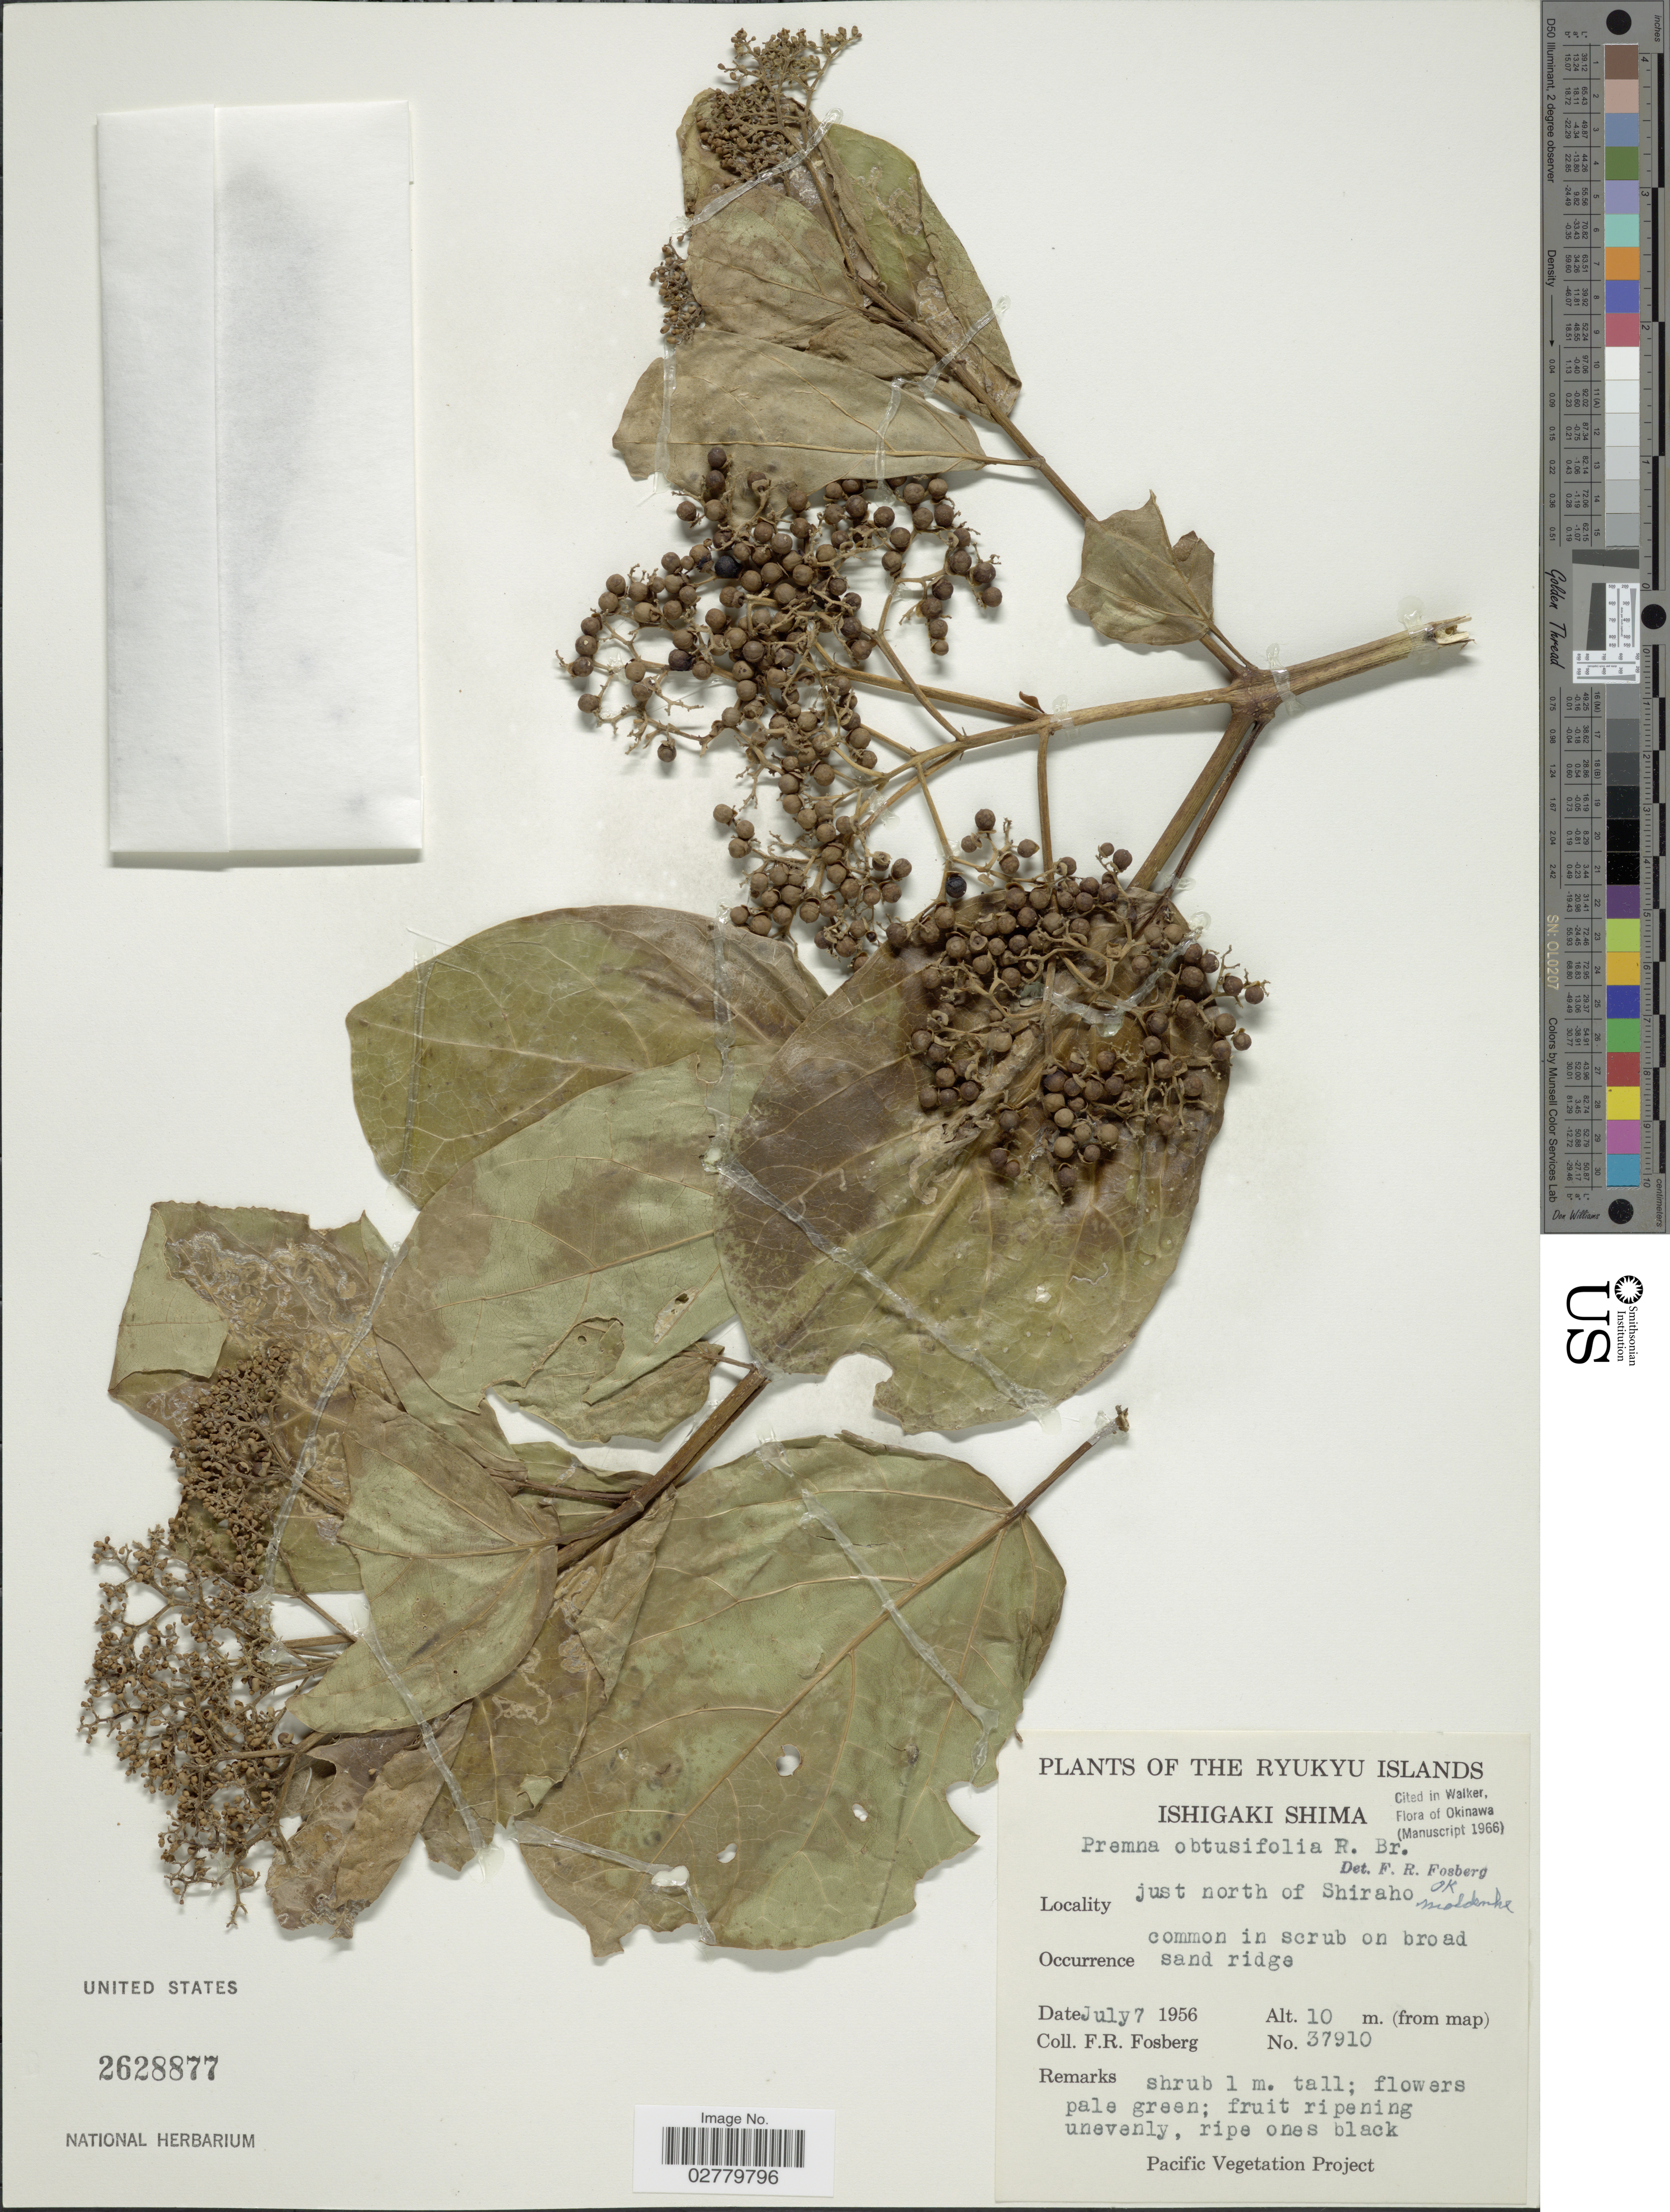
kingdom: Plantae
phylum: Tracheophyta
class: Magnoliopsida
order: Lamiales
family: Lamiaceae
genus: Premna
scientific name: Premna obtusifolia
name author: R. Br.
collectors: F. R. Fosberg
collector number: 37910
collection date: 1956-07-07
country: Japan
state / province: Okinawa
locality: The Ryukyu Islands. Ishigaki Shima, just north of Shiraho.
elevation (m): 10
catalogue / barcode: US 2628877